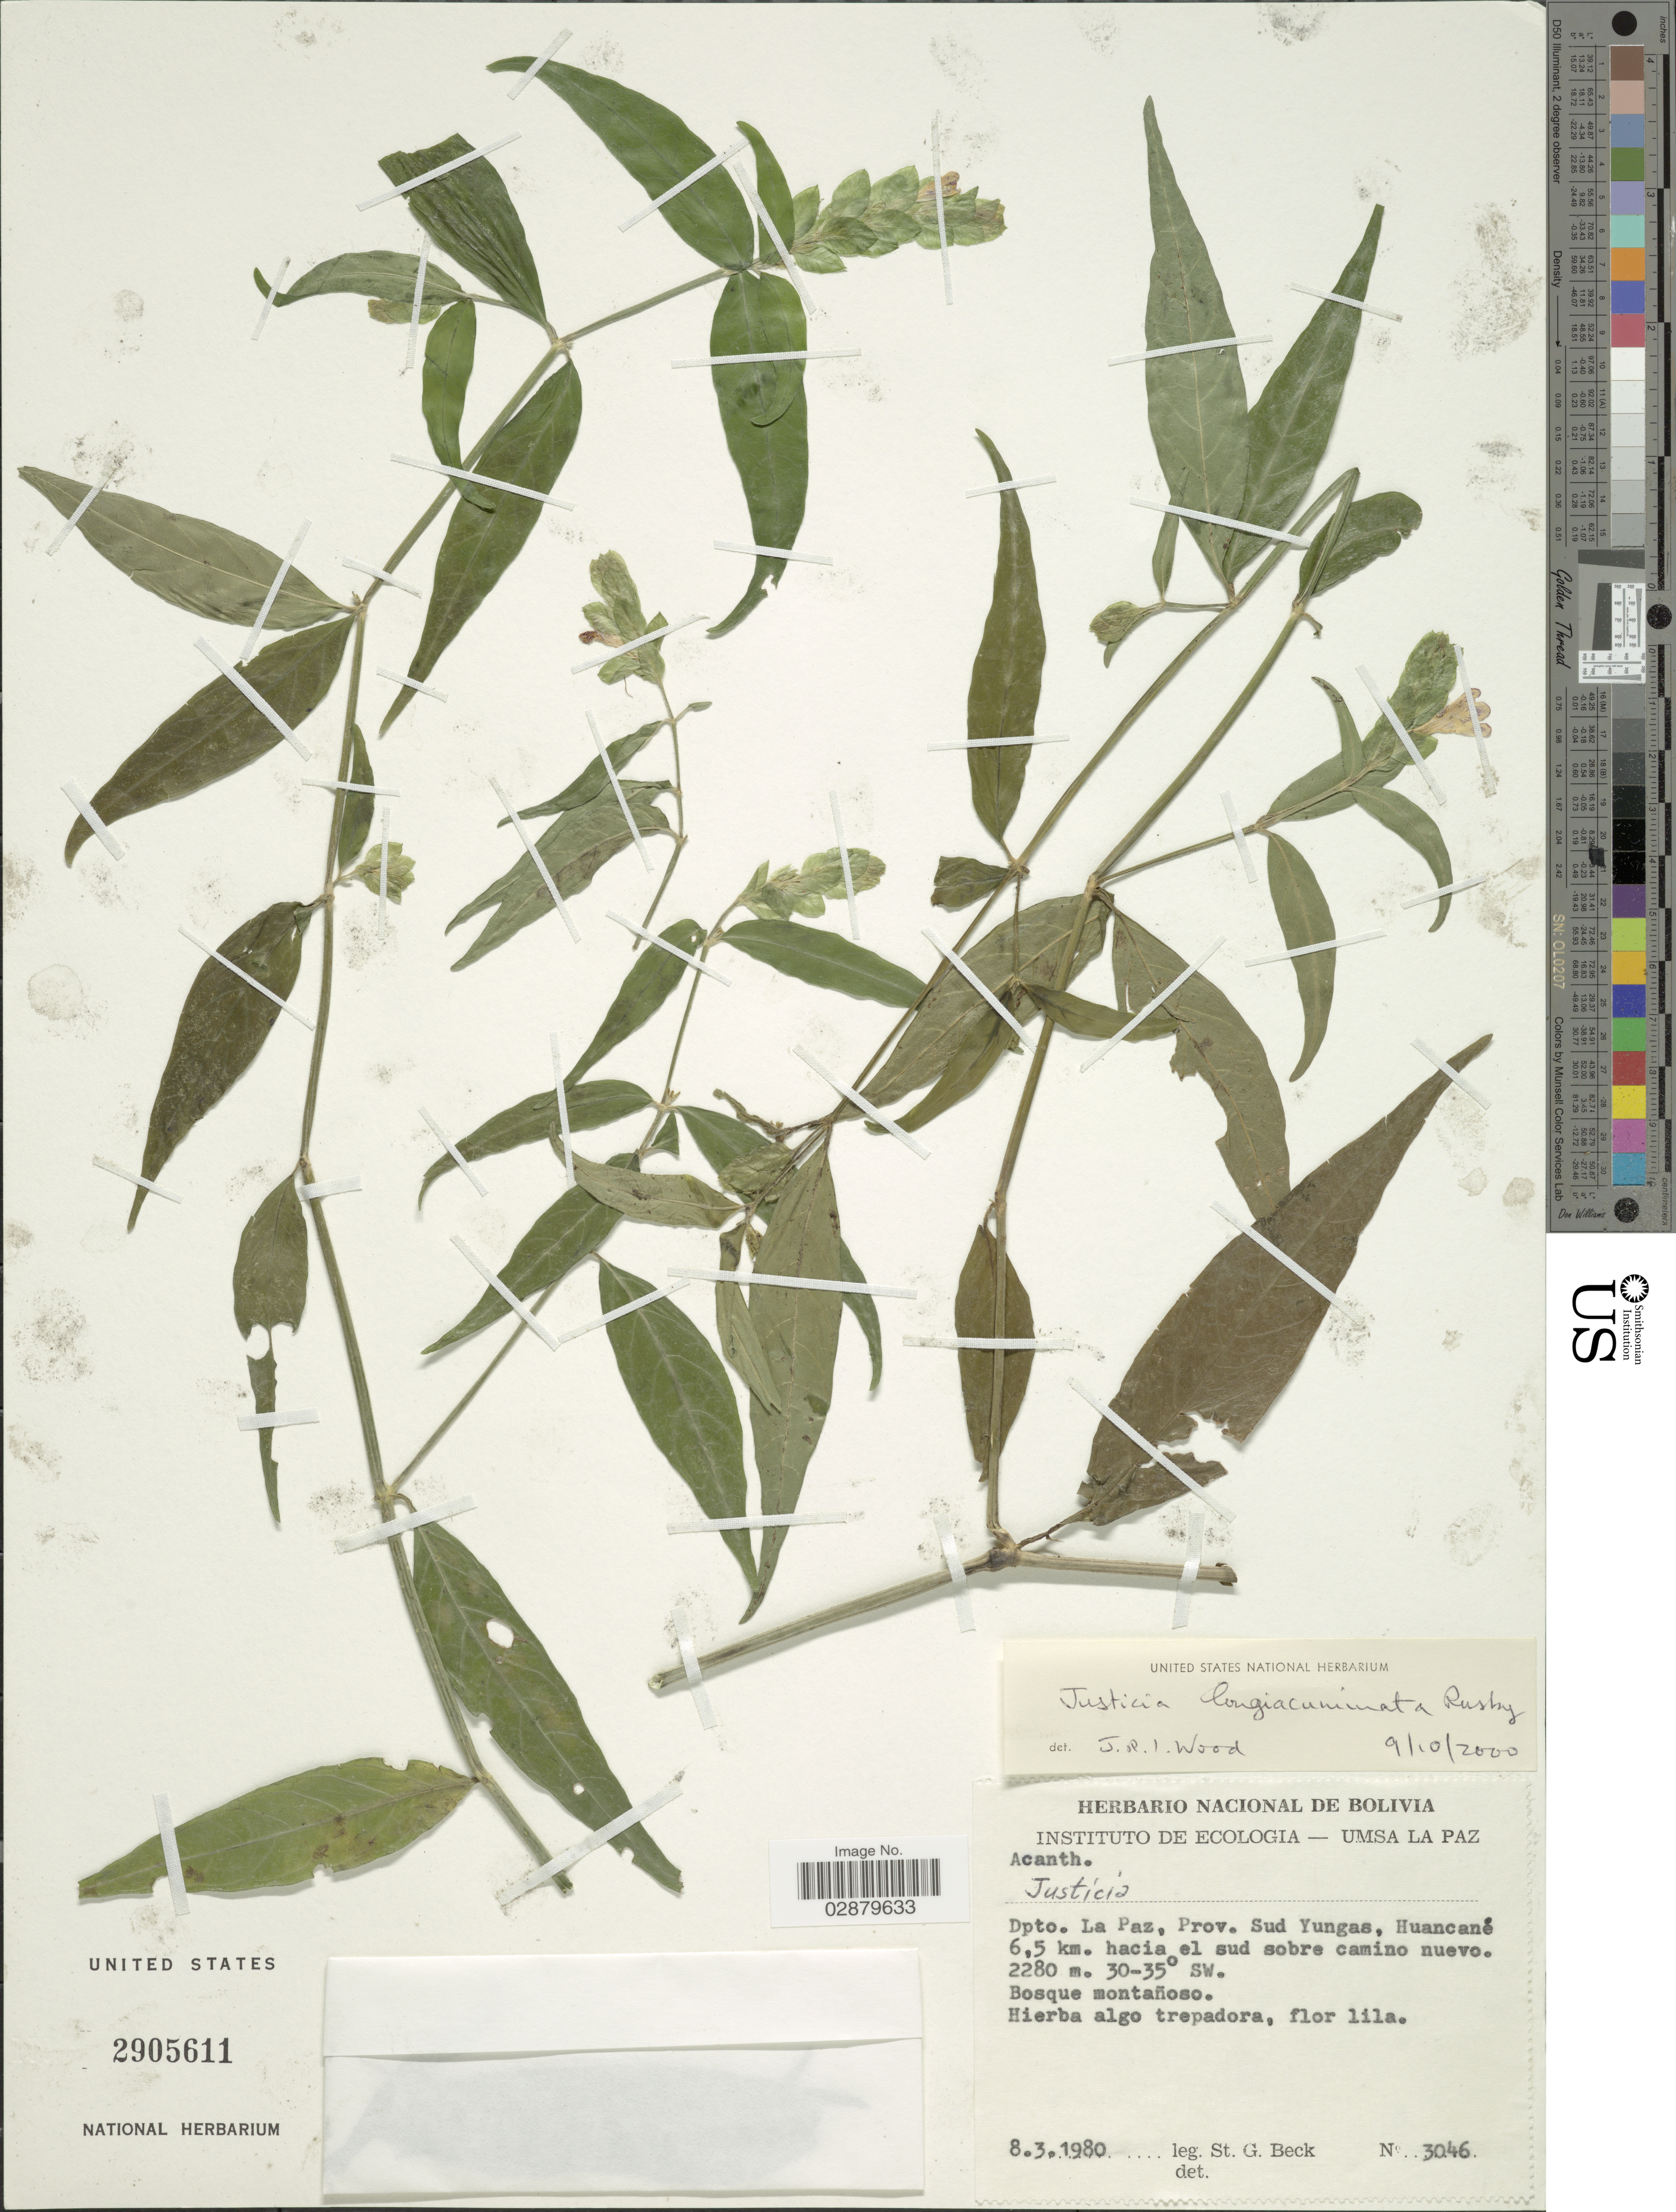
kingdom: Plantae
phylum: Tracheophyta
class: Magnoliopsida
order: Lamiales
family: Acanthaceae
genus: Justicia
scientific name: Justicia longiacuminata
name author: Rusby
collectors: S. G. Beck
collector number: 3046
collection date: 1980-03-08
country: Bolivia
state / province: La Paz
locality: Dpto. La Paz, Prov. Sud Yungas, Huancané 6.5 km. hacia el sud sobre camino nuevo.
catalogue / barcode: US 2905611